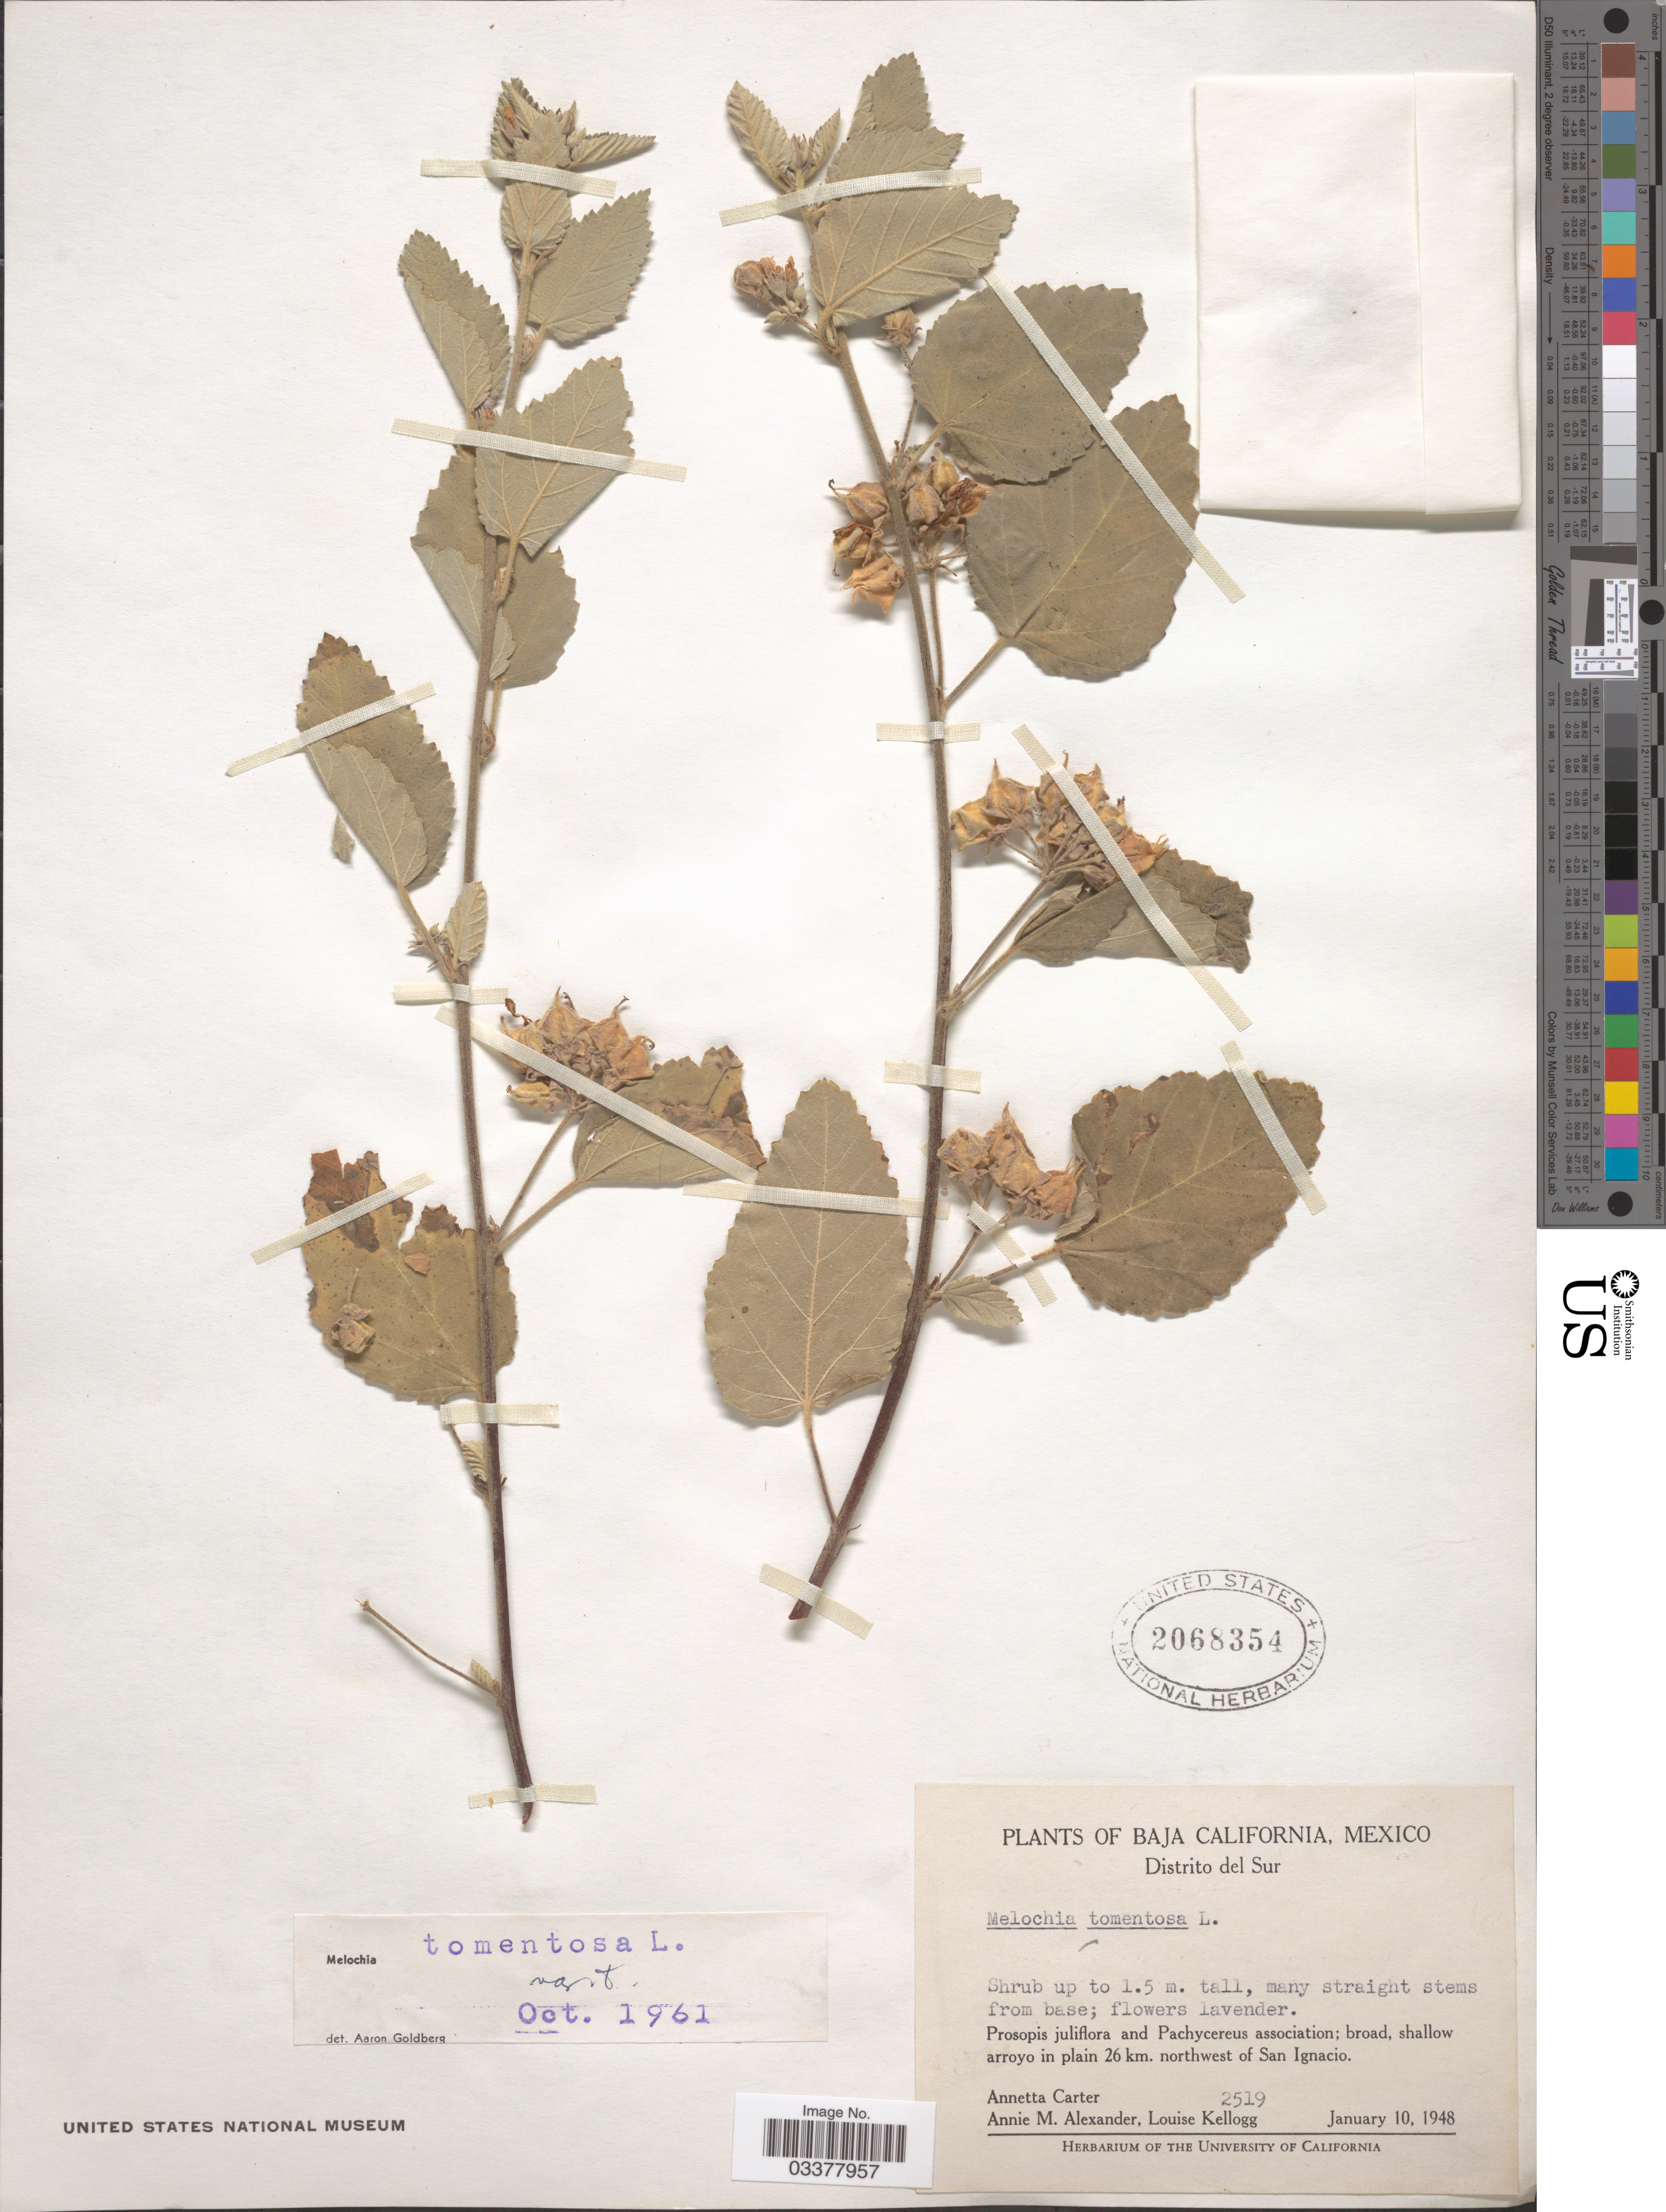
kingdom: Plantae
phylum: Tracheophyta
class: Magnoliopsida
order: Malvales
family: Malvaceae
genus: Melochia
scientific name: Melochia tomentosa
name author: L.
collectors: Annetta Carter, A. M. Alexander & L. Kellogg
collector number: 2519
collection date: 1948-01-10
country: Mexico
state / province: Baja California Sur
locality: Distrito del Sur. Shallow arroyo in plain 26 km. northwest of San Ignacio.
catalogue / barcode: US 2068354